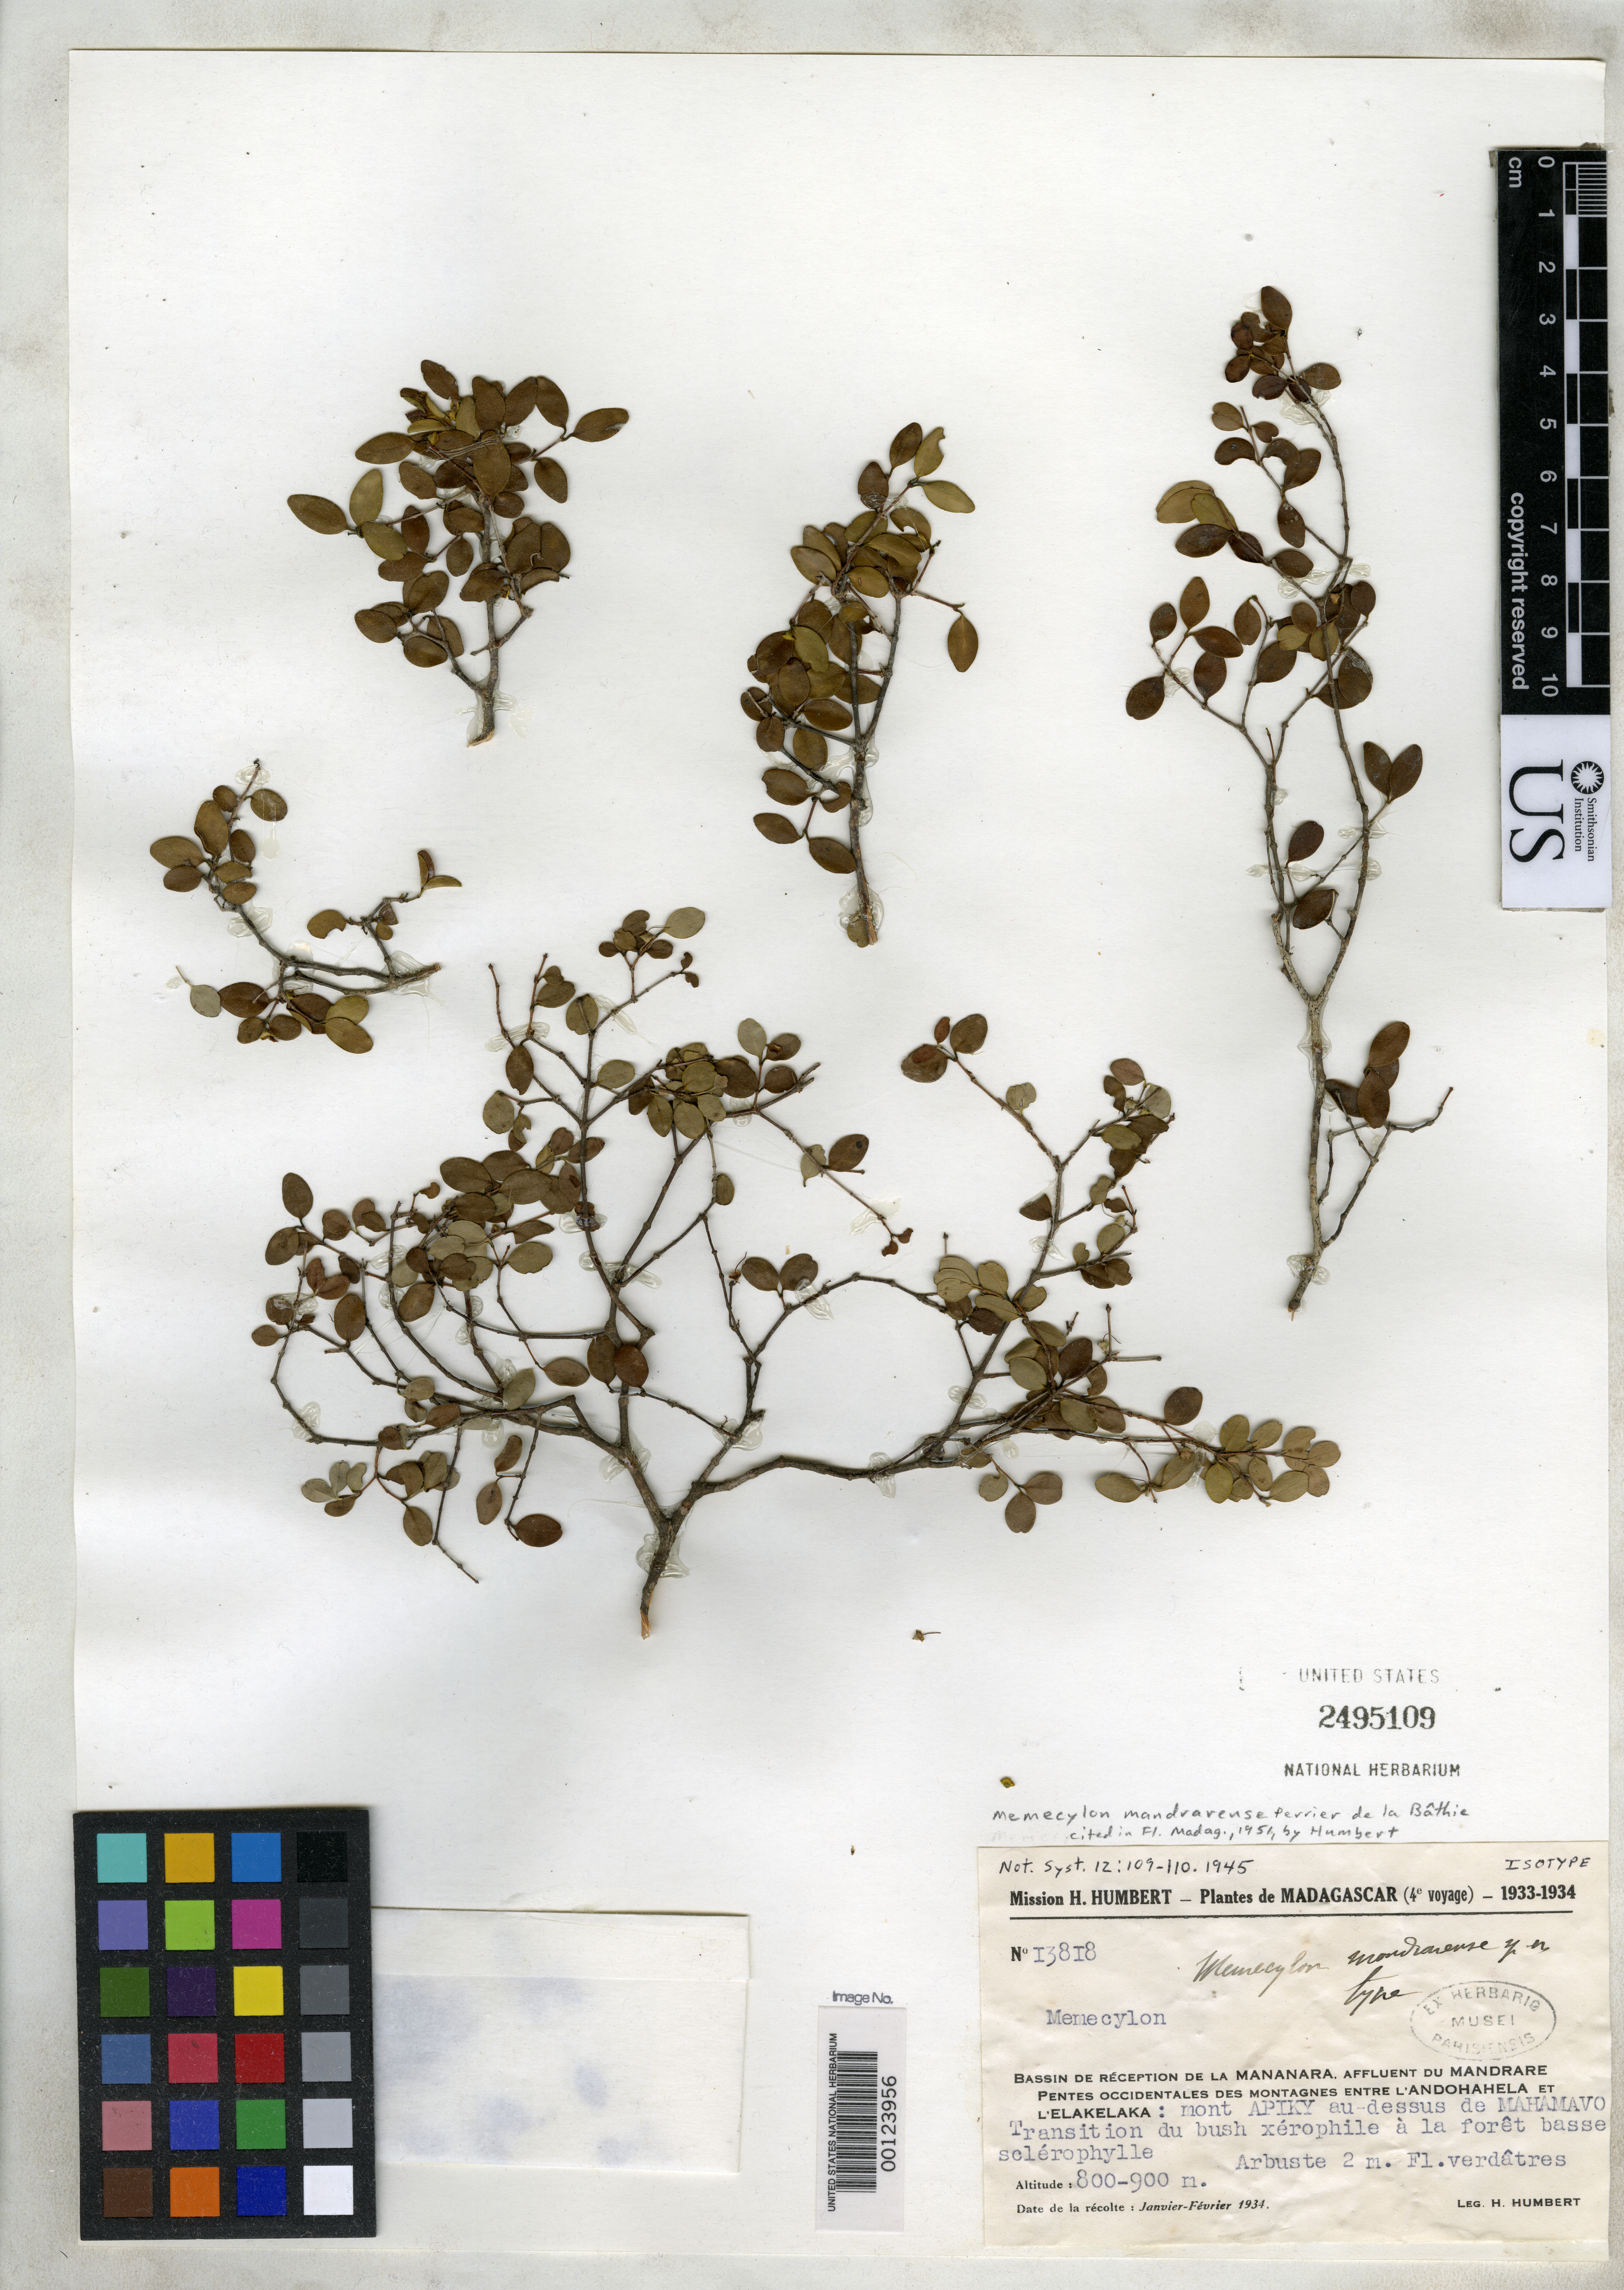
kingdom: Plantae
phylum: Tracheophyta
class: Magnoliopsida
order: Myrtales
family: Melastomataceae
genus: Memecylon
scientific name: Memecylon mandrarense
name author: Cogn. in A. DC.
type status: Isotype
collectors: H. Humbert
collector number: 13818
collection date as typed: Jan 1934 to -- Feb 1934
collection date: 1934-01/1934-02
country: Madagascar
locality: Montapiky, au-dessus de Mahamavo, basin de reception de La Mananara, affluent de Mandrare (sud).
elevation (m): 800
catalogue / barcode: US 2495109